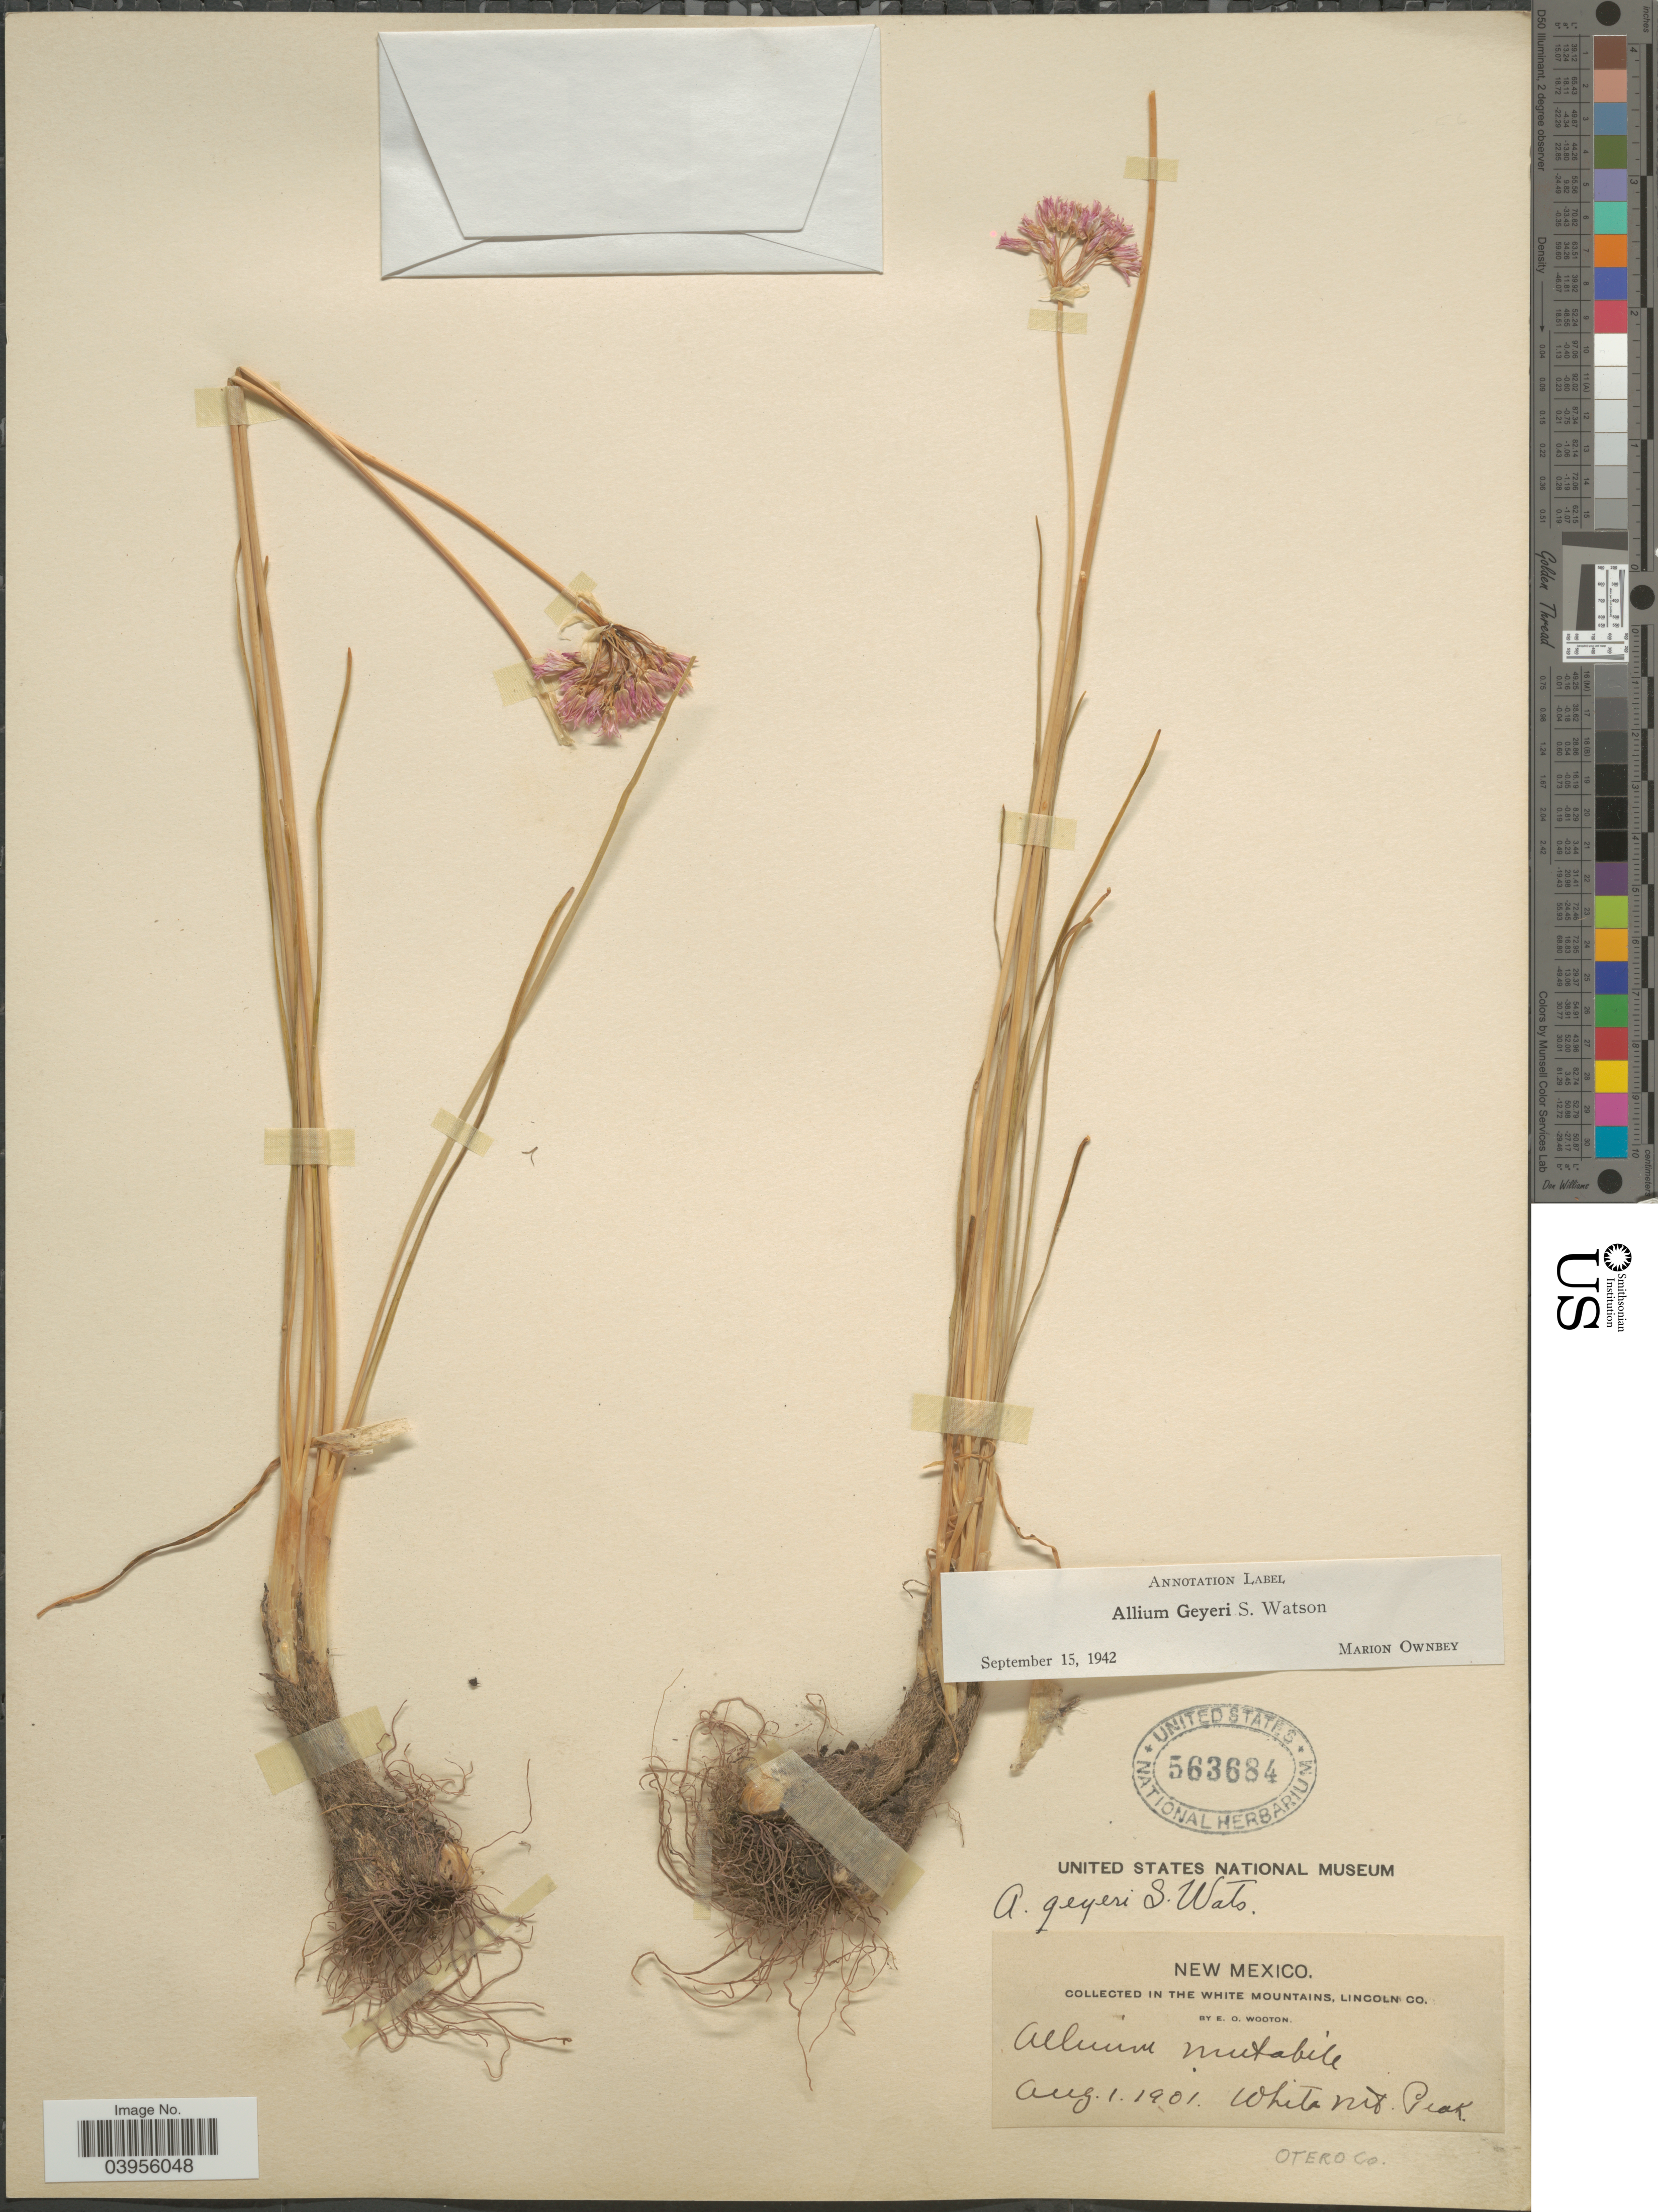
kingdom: Plantae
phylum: Tracheophyta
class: Liliopsida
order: Asparagales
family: Amaryllidaceae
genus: Allium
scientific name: Allium geyeri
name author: S. Watson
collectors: E. O. Wooton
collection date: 1901-08-01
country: United States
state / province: New Mexico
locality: In the White Mountains, Lincoln Co. White Mt. Peak. Otero Co.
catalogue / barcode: US 563684